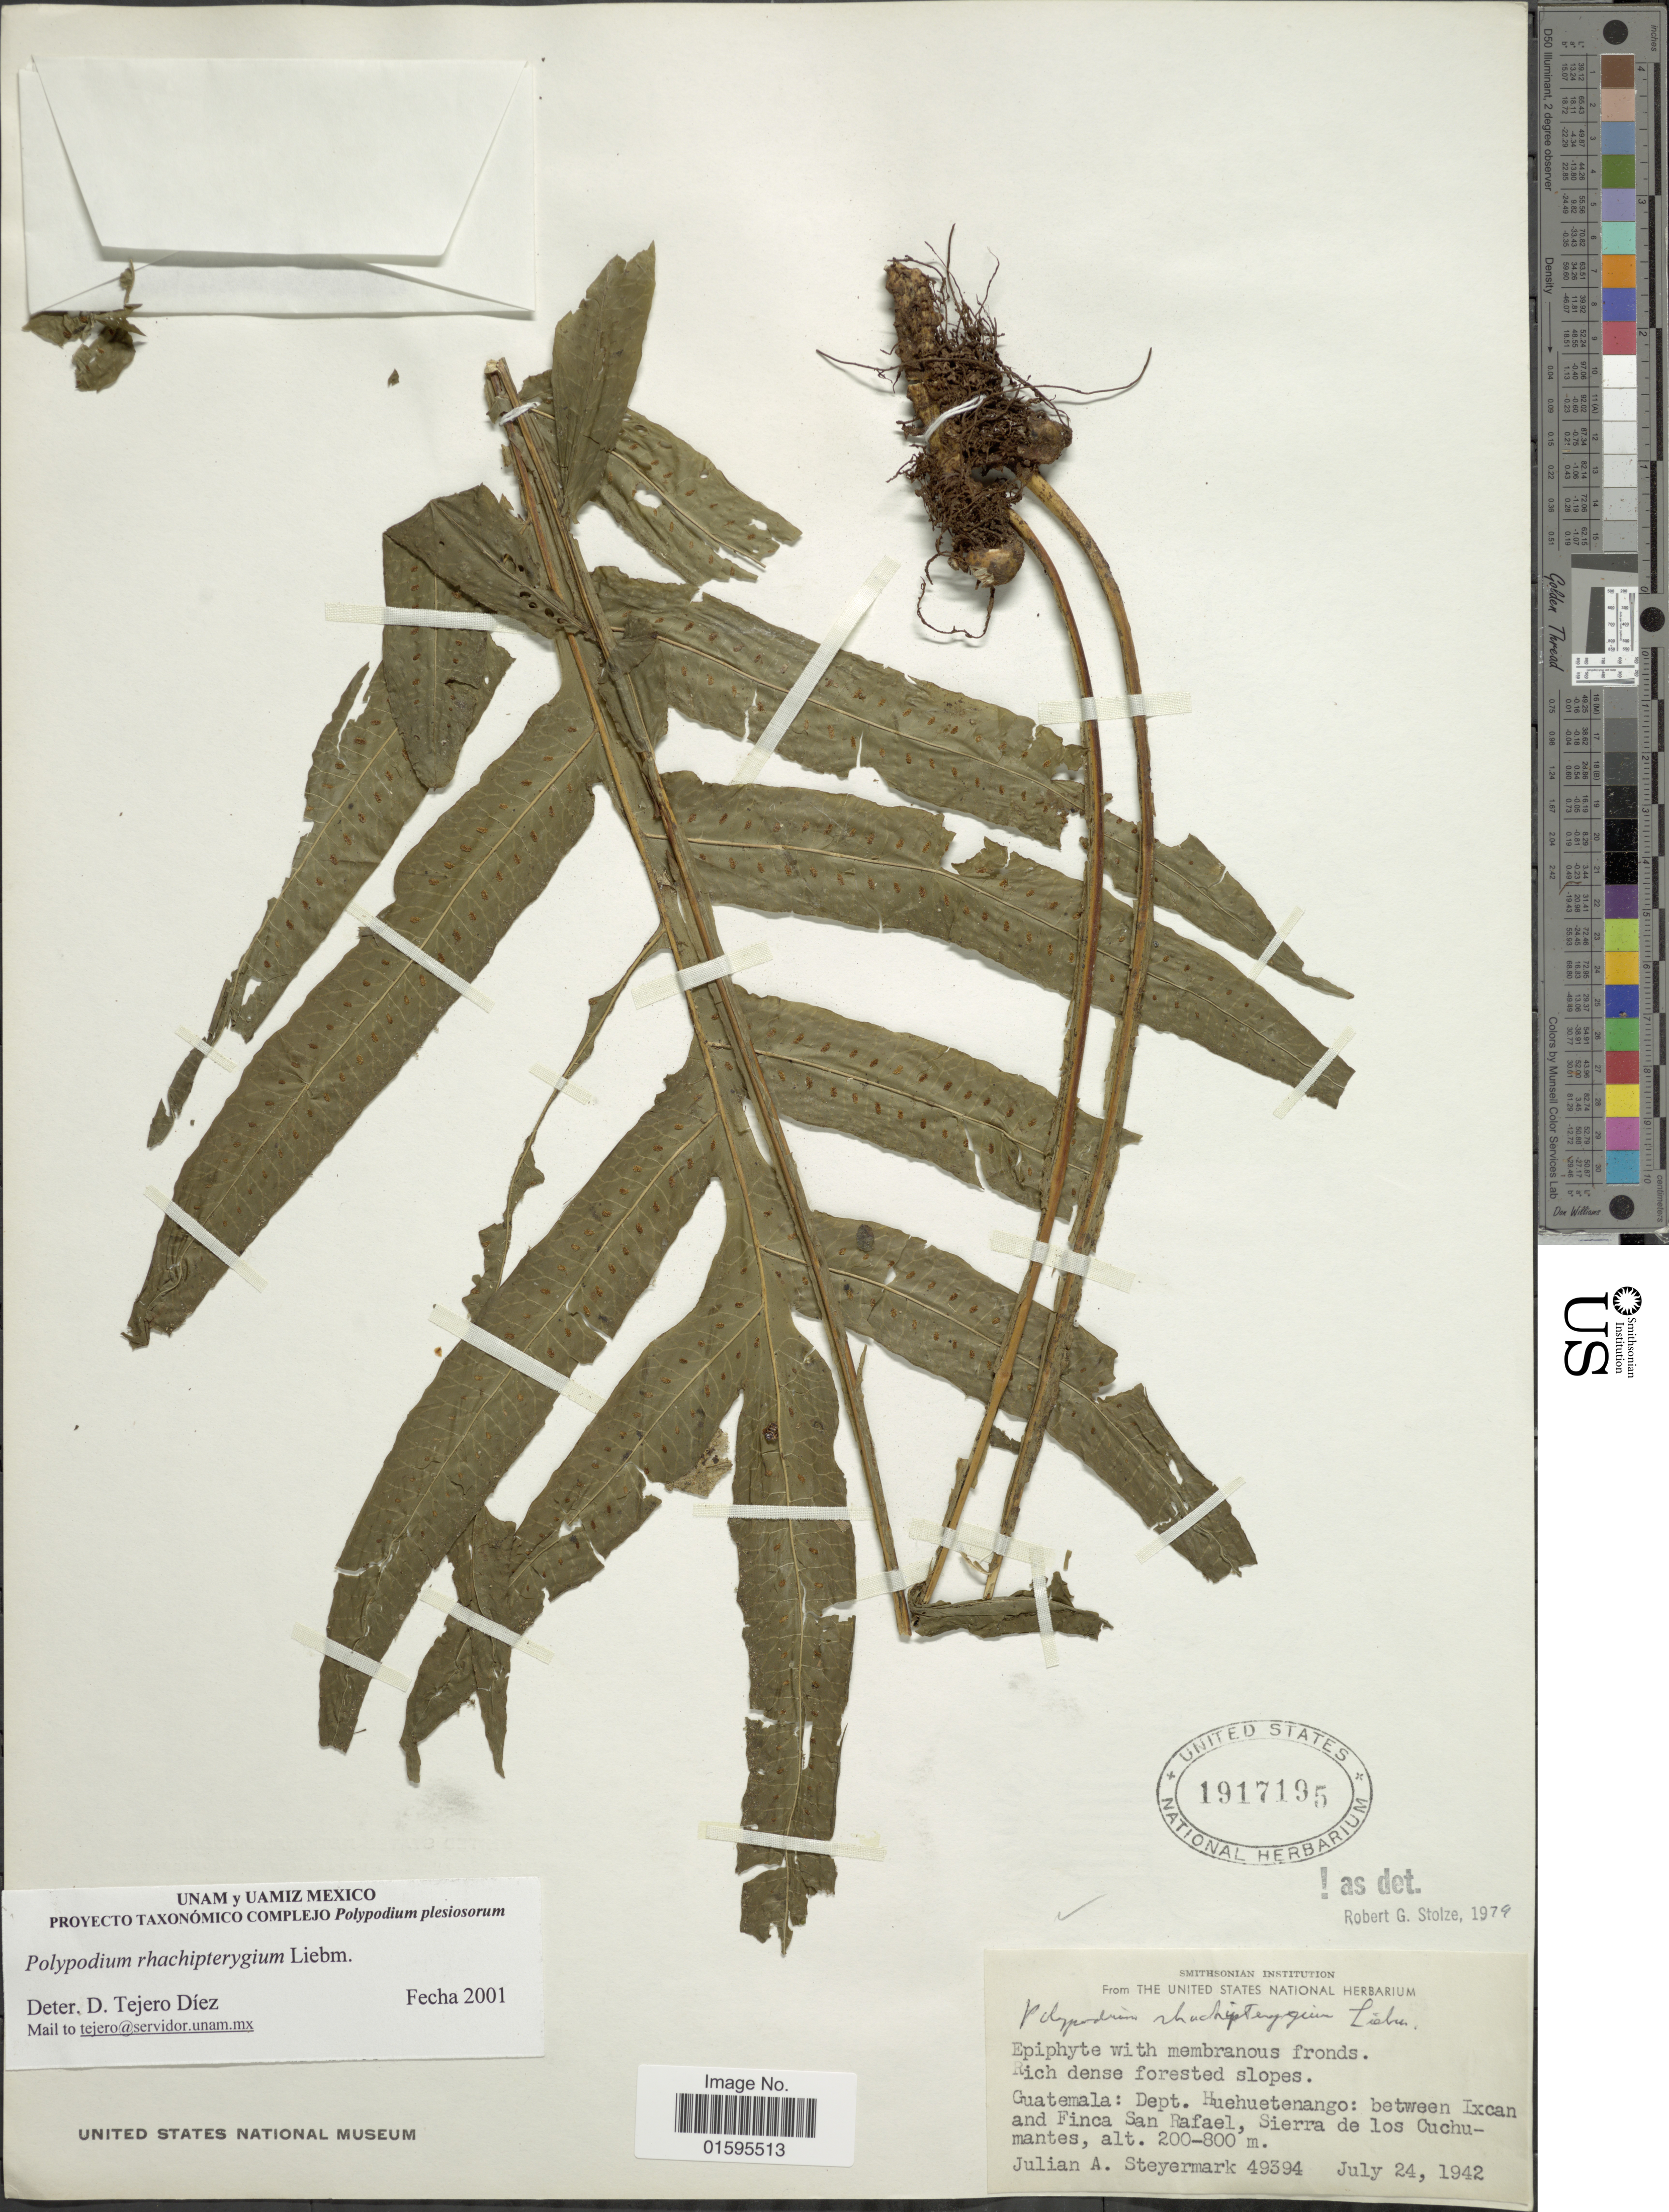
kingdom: Plantae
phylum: Tracheophyta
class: Polypodiopsida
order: Polypodiales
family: Polypodiaceae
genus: Polypodium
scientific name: Polypodium rhachipterygium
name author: Liebm.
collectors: J. Steyermark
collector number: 49394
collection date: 1942-07-24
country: Guatemala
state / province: Huehuetenango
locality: Guatemala: Dept. Huehuetenango: between Ixcan and Finca San Rafael, Sierra de los Cuchumantes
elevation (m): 200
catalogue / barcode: US 1917195